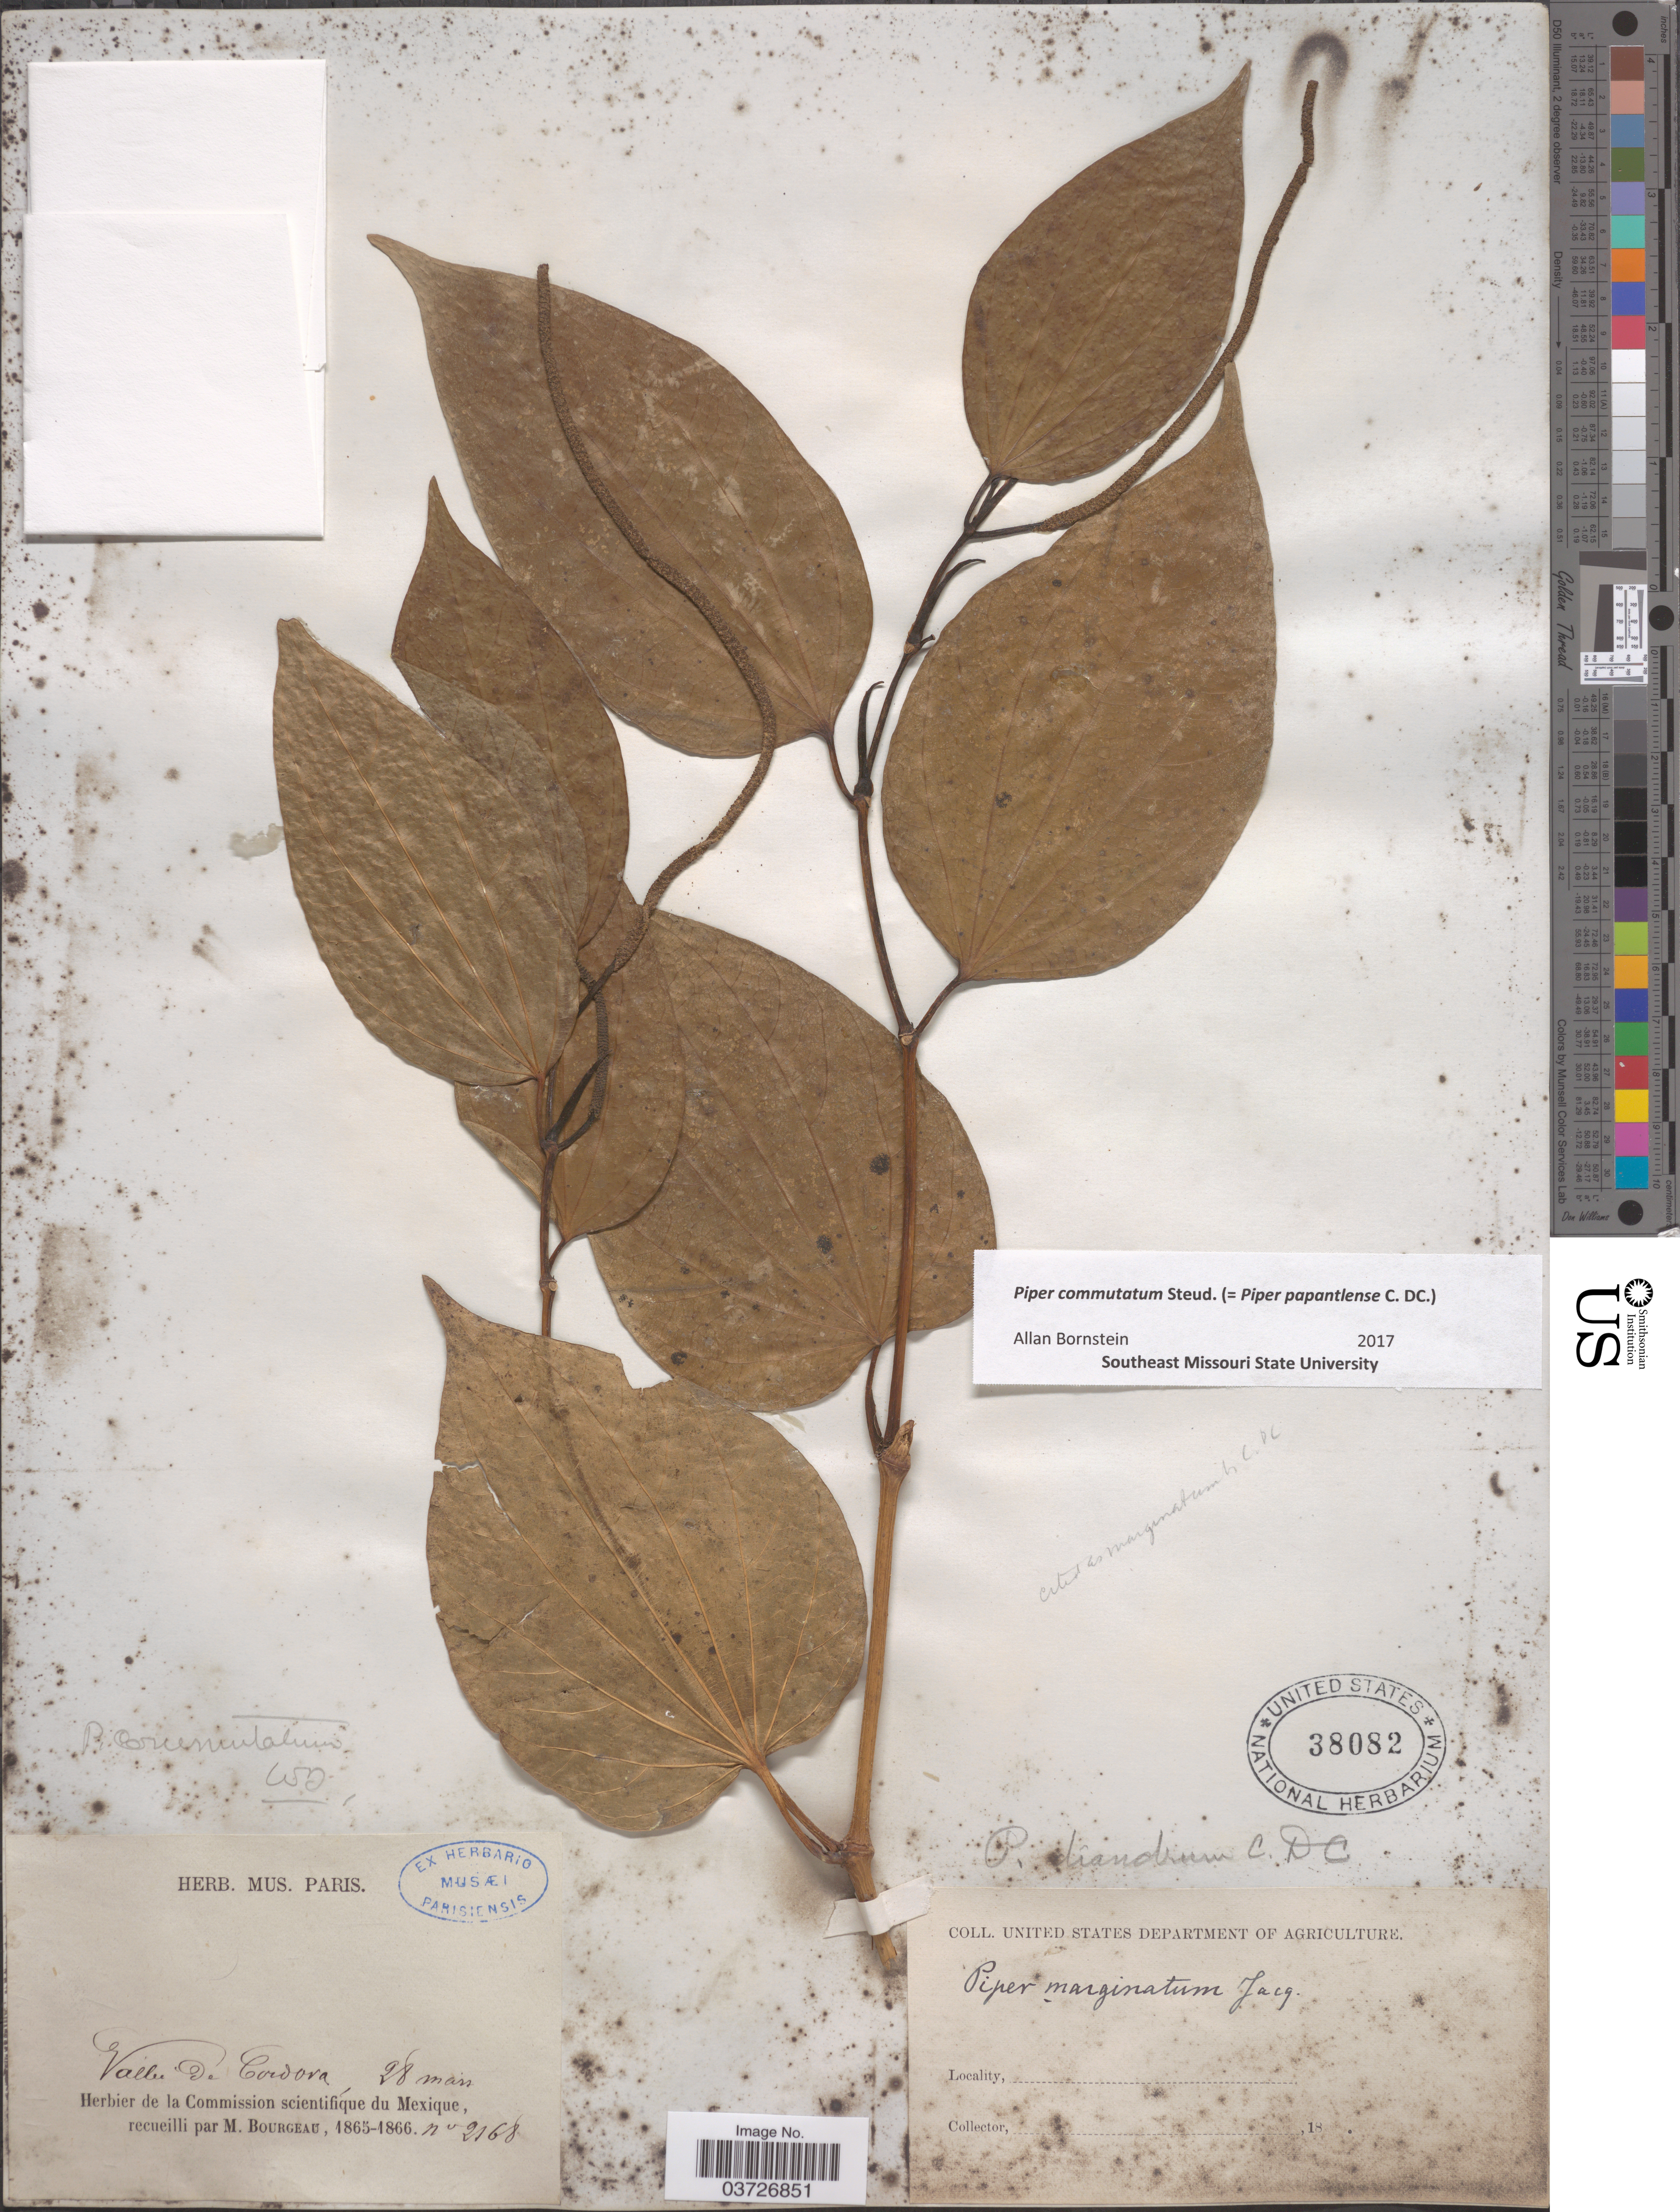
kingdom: Plantae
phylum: Tracheophyta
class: Magnoliopsida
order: Piperales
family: Piperaceae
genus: Piper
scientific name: Piper commutatum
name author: Steud.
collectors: M. Bourgeau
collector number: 2168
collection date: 1865-03-28/1866-03-28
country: Mexico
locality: Valle de Cordova.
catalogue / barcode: US 38082